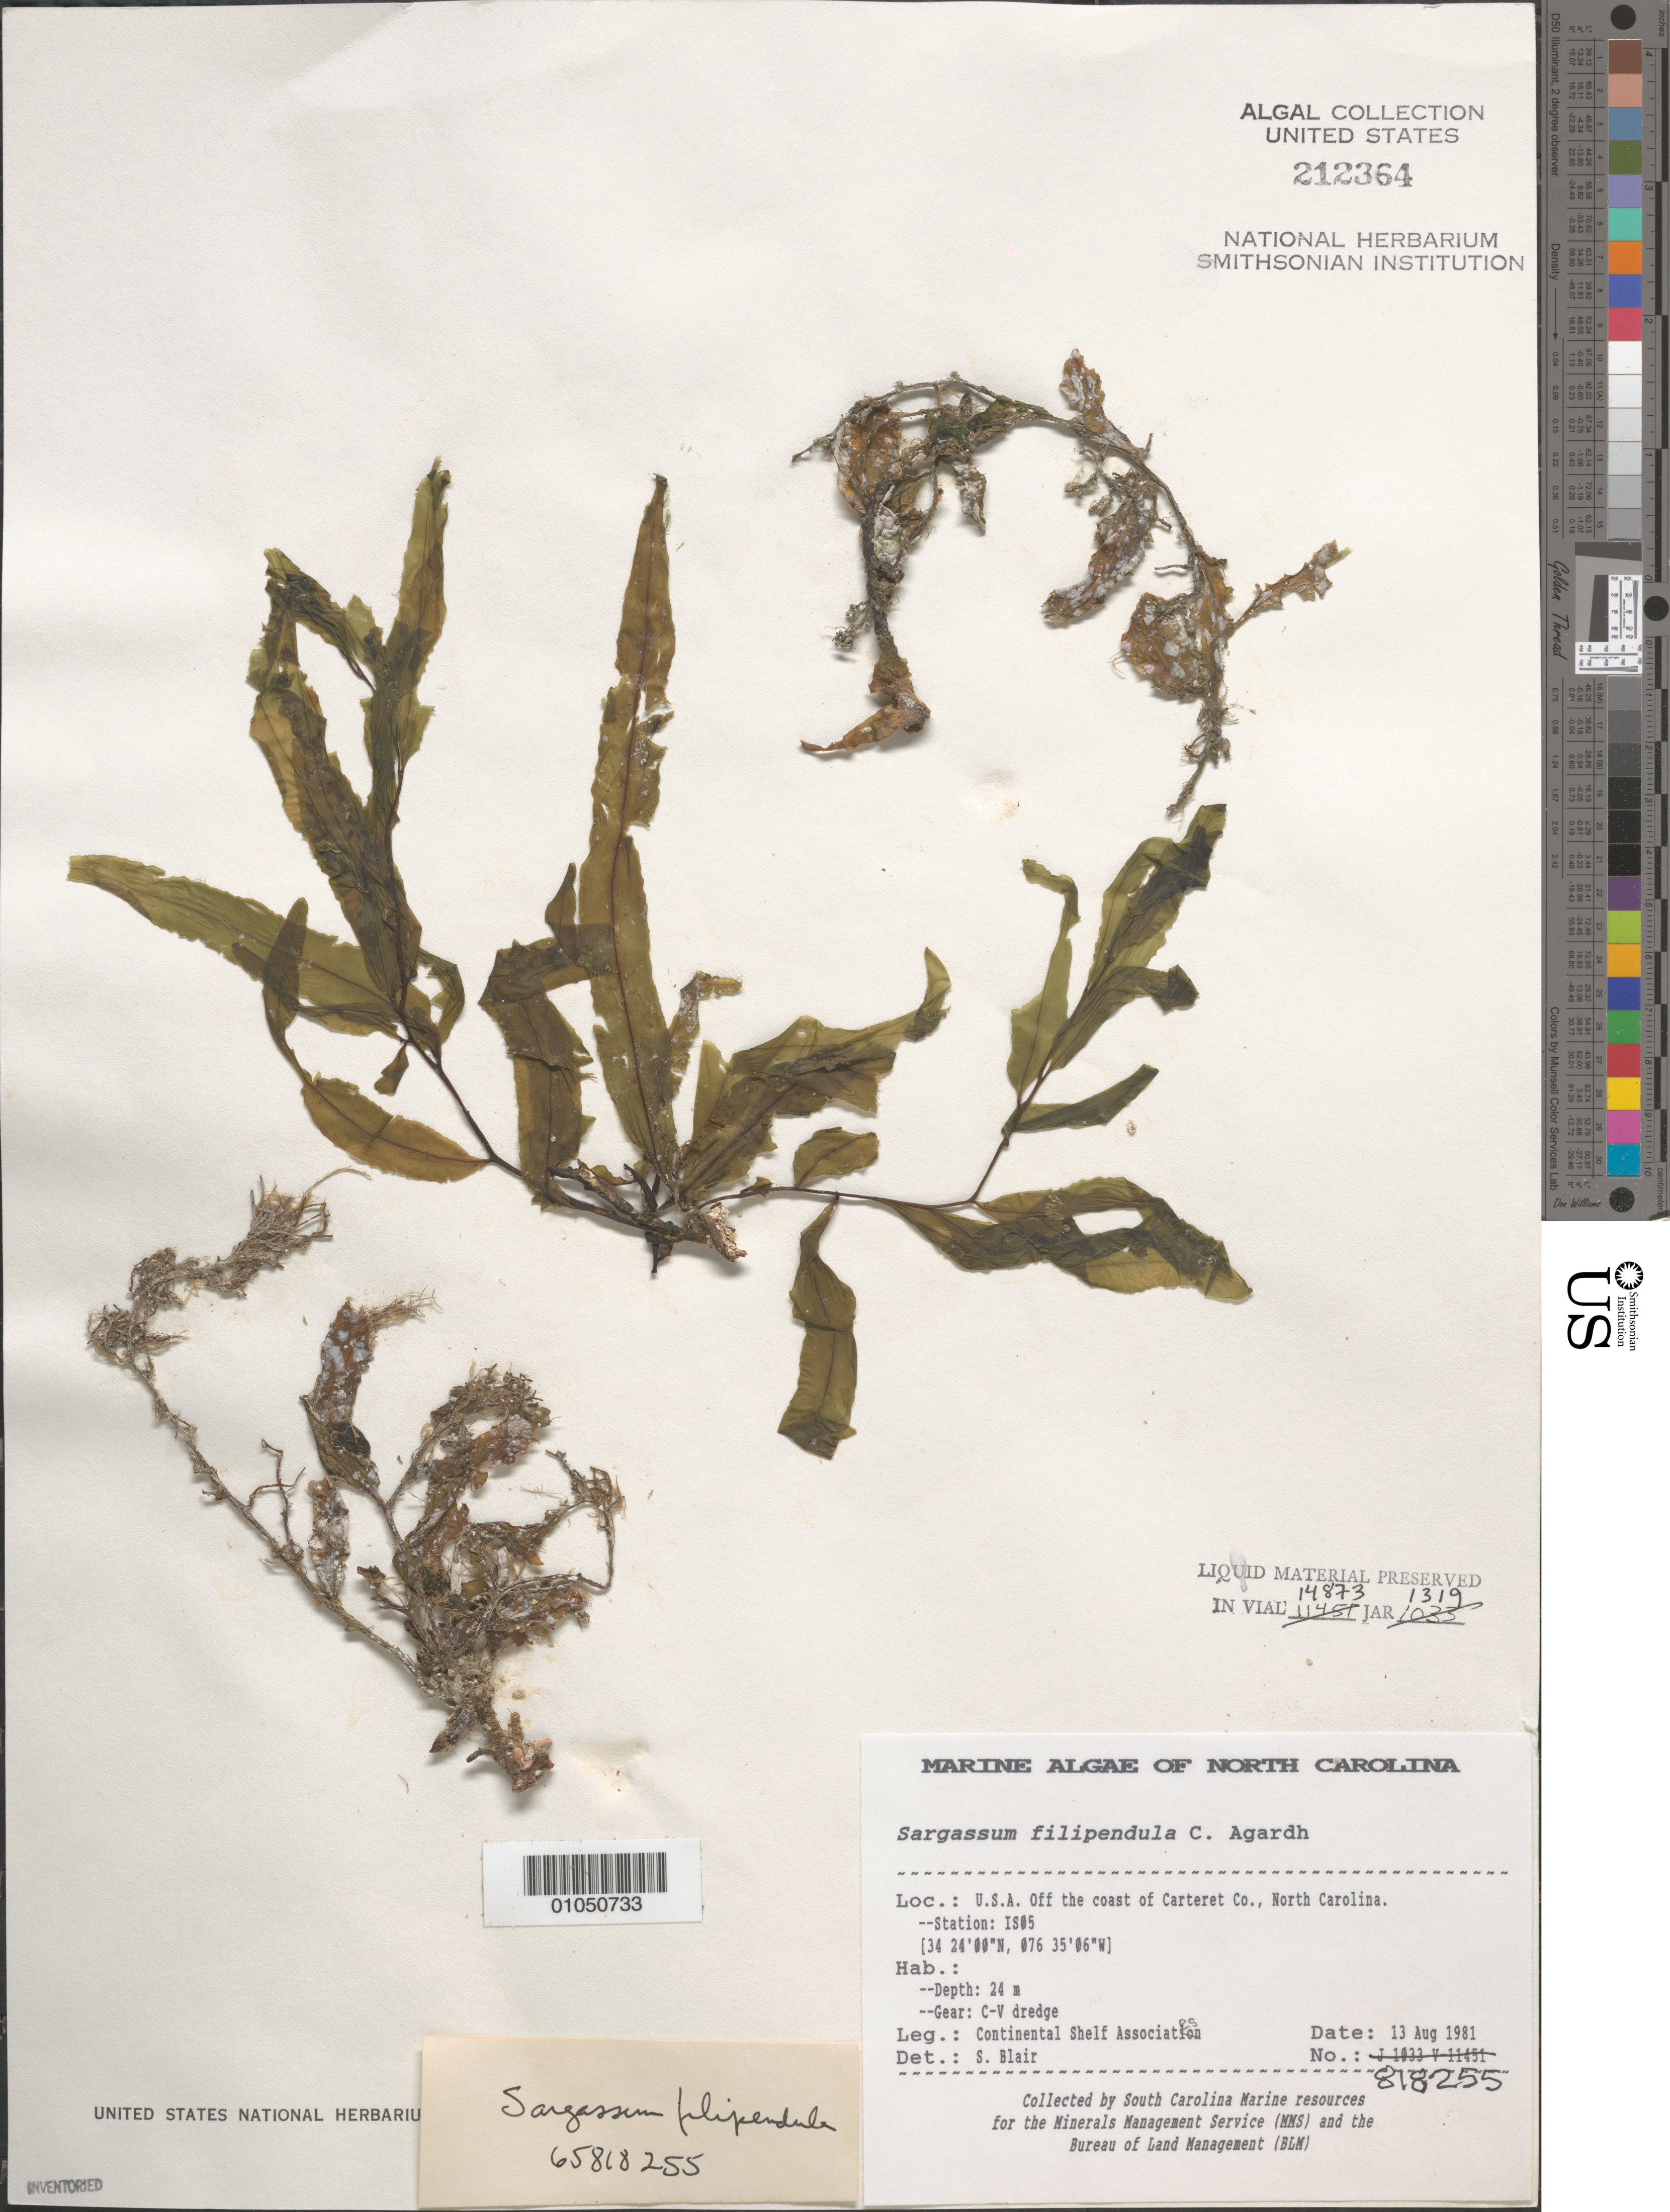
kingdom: Chromista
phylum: Ochrophyta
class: Phaeophyceae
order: Fucales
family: Sargassaceae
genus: Sargassum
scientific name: Sargassum filipendula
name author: C. Agardh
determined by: Blair, S. M.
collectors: Continental Shelf Associates for the MMS/BLM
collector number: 818255 Station IS05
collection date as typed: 13 Aug 1981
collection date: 1981-08-13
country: United States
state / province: North Carolina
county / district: Carteret County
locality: Off coast of Carteret County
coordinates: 34 24'00"N, 076 35'06"W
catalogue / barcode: US 212364